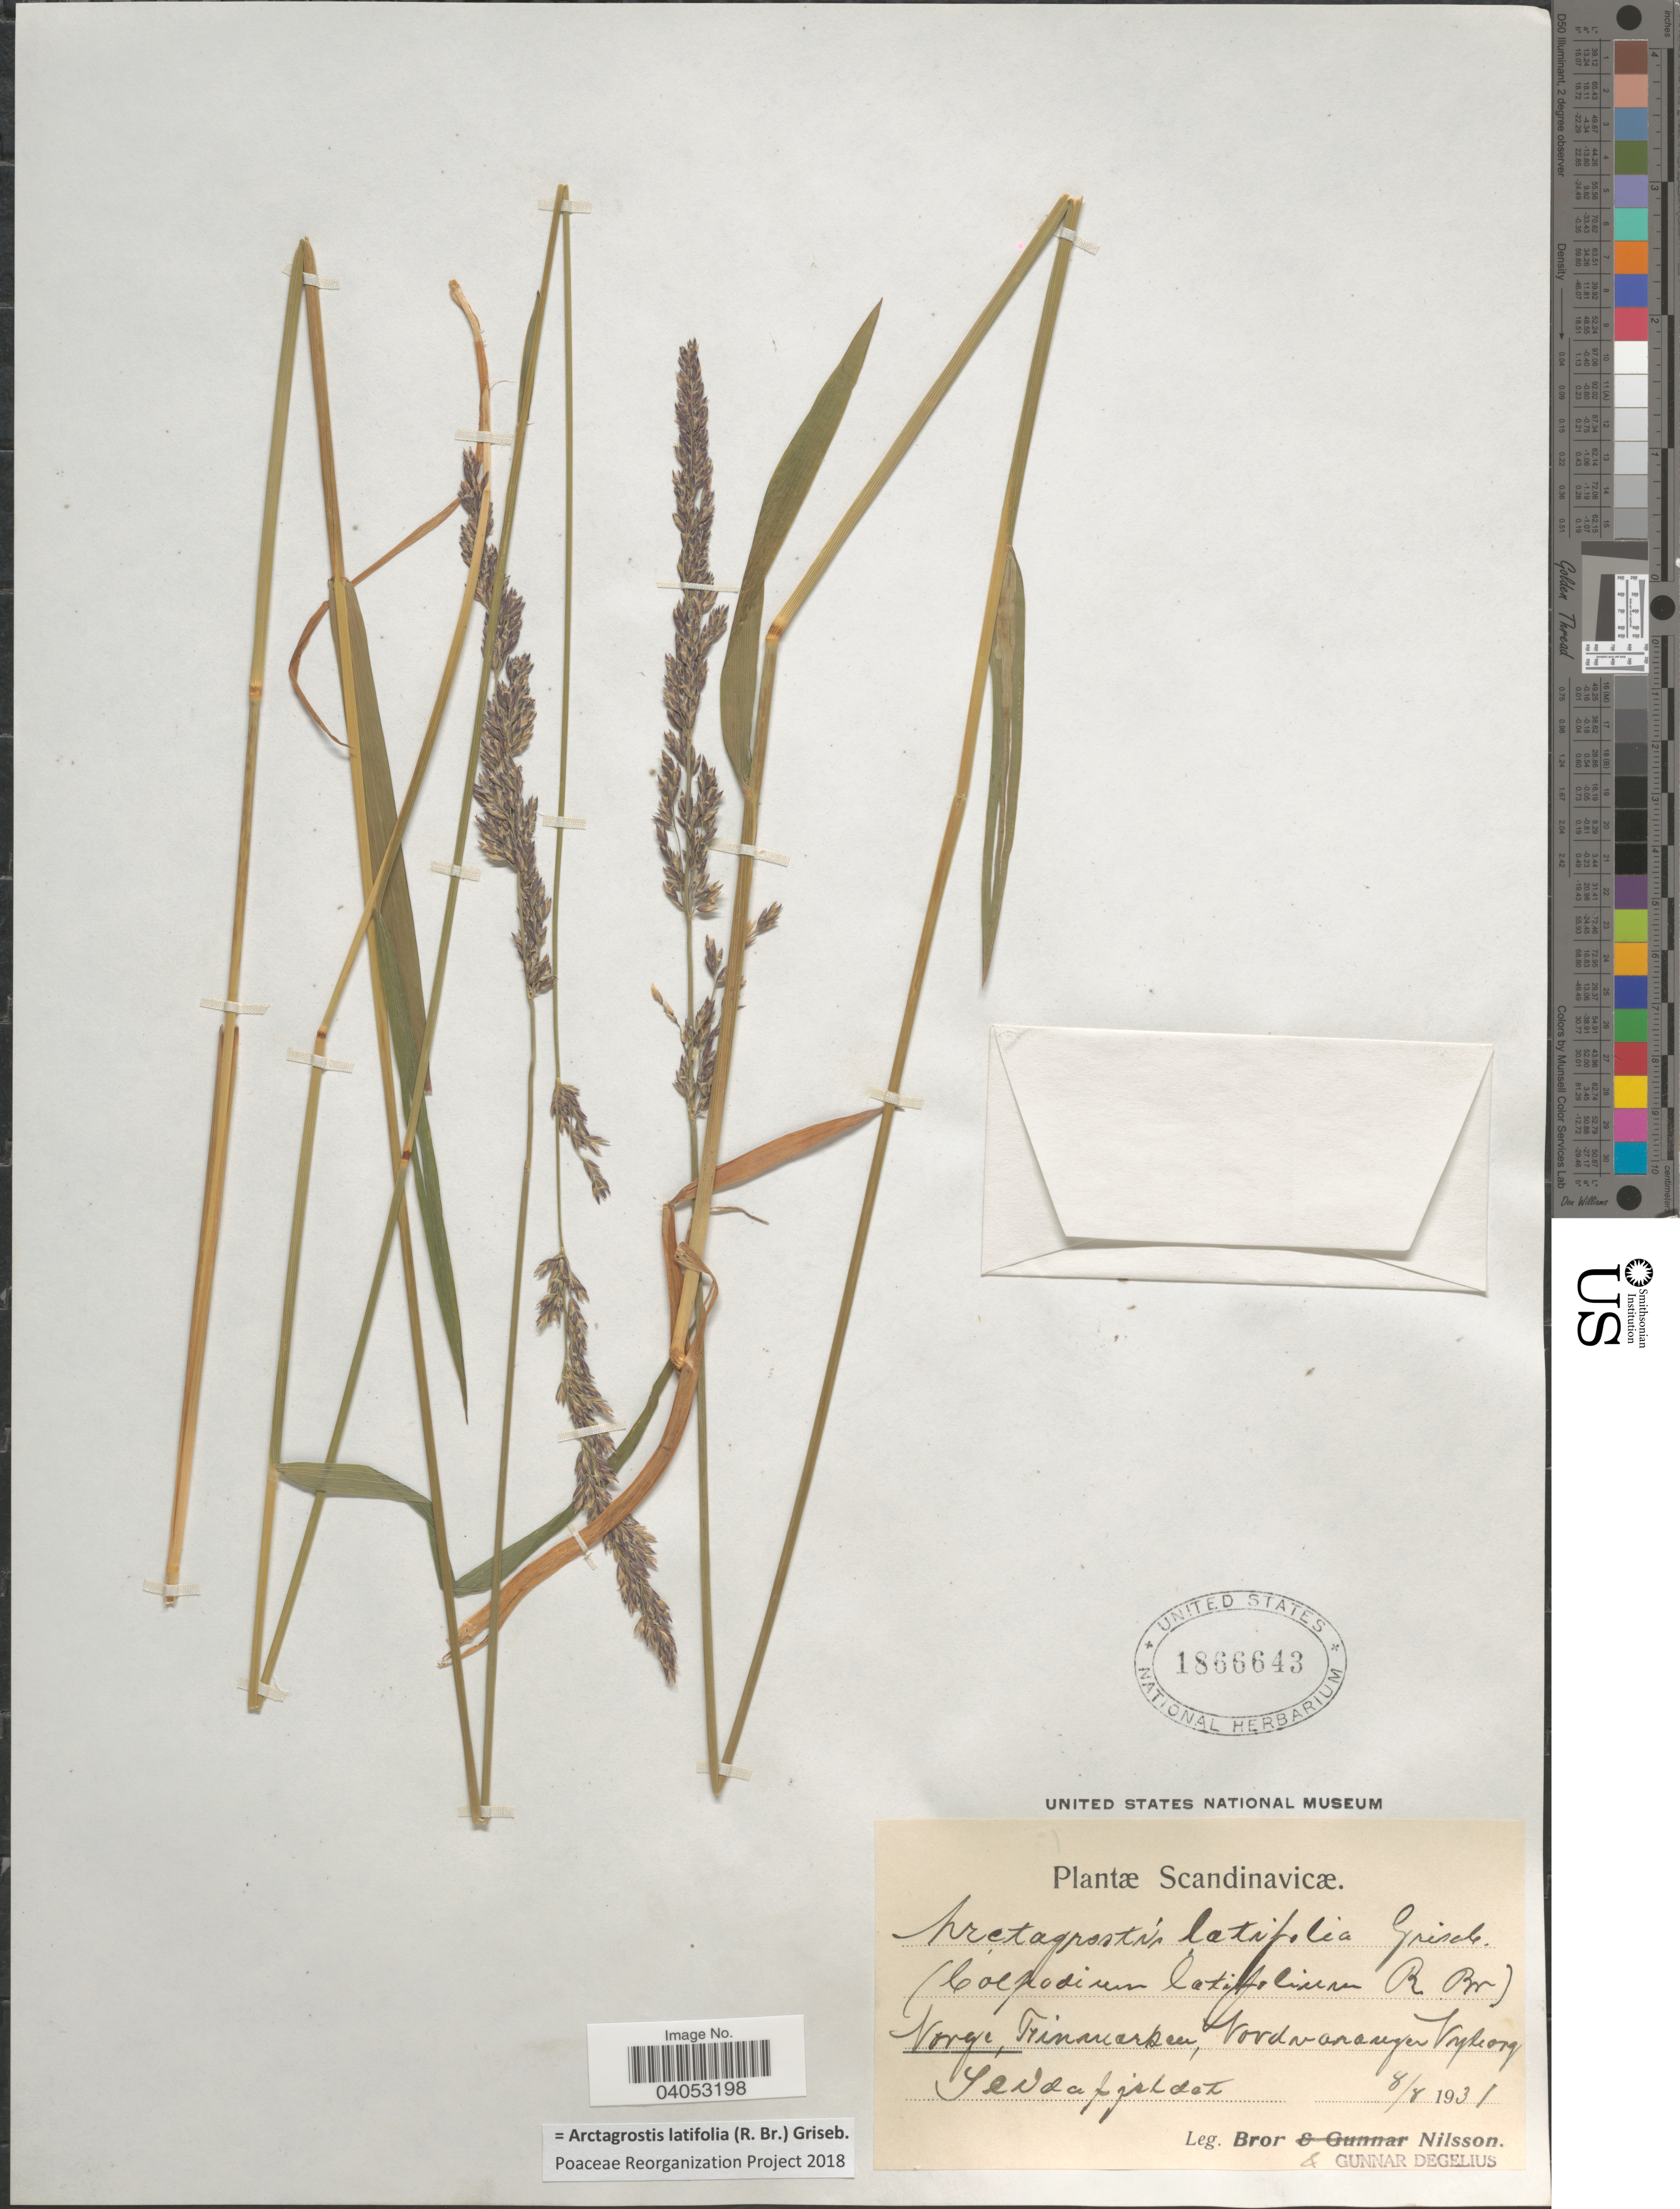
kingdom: Plantae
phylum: Tracheophyta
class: Liliopsida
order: Poales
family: Poaceae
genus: Arctagrostis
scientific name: Arctagrostis latifolia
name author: (R. Br.) Griseb.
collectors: B. Nilsson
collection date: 1931-08-08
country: Norway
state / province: Finnmark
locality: Scandinavicæ. Norge, Finmarken, Nordvaranger Nyborg. Seidafjeldet.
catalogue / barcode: US 1866643